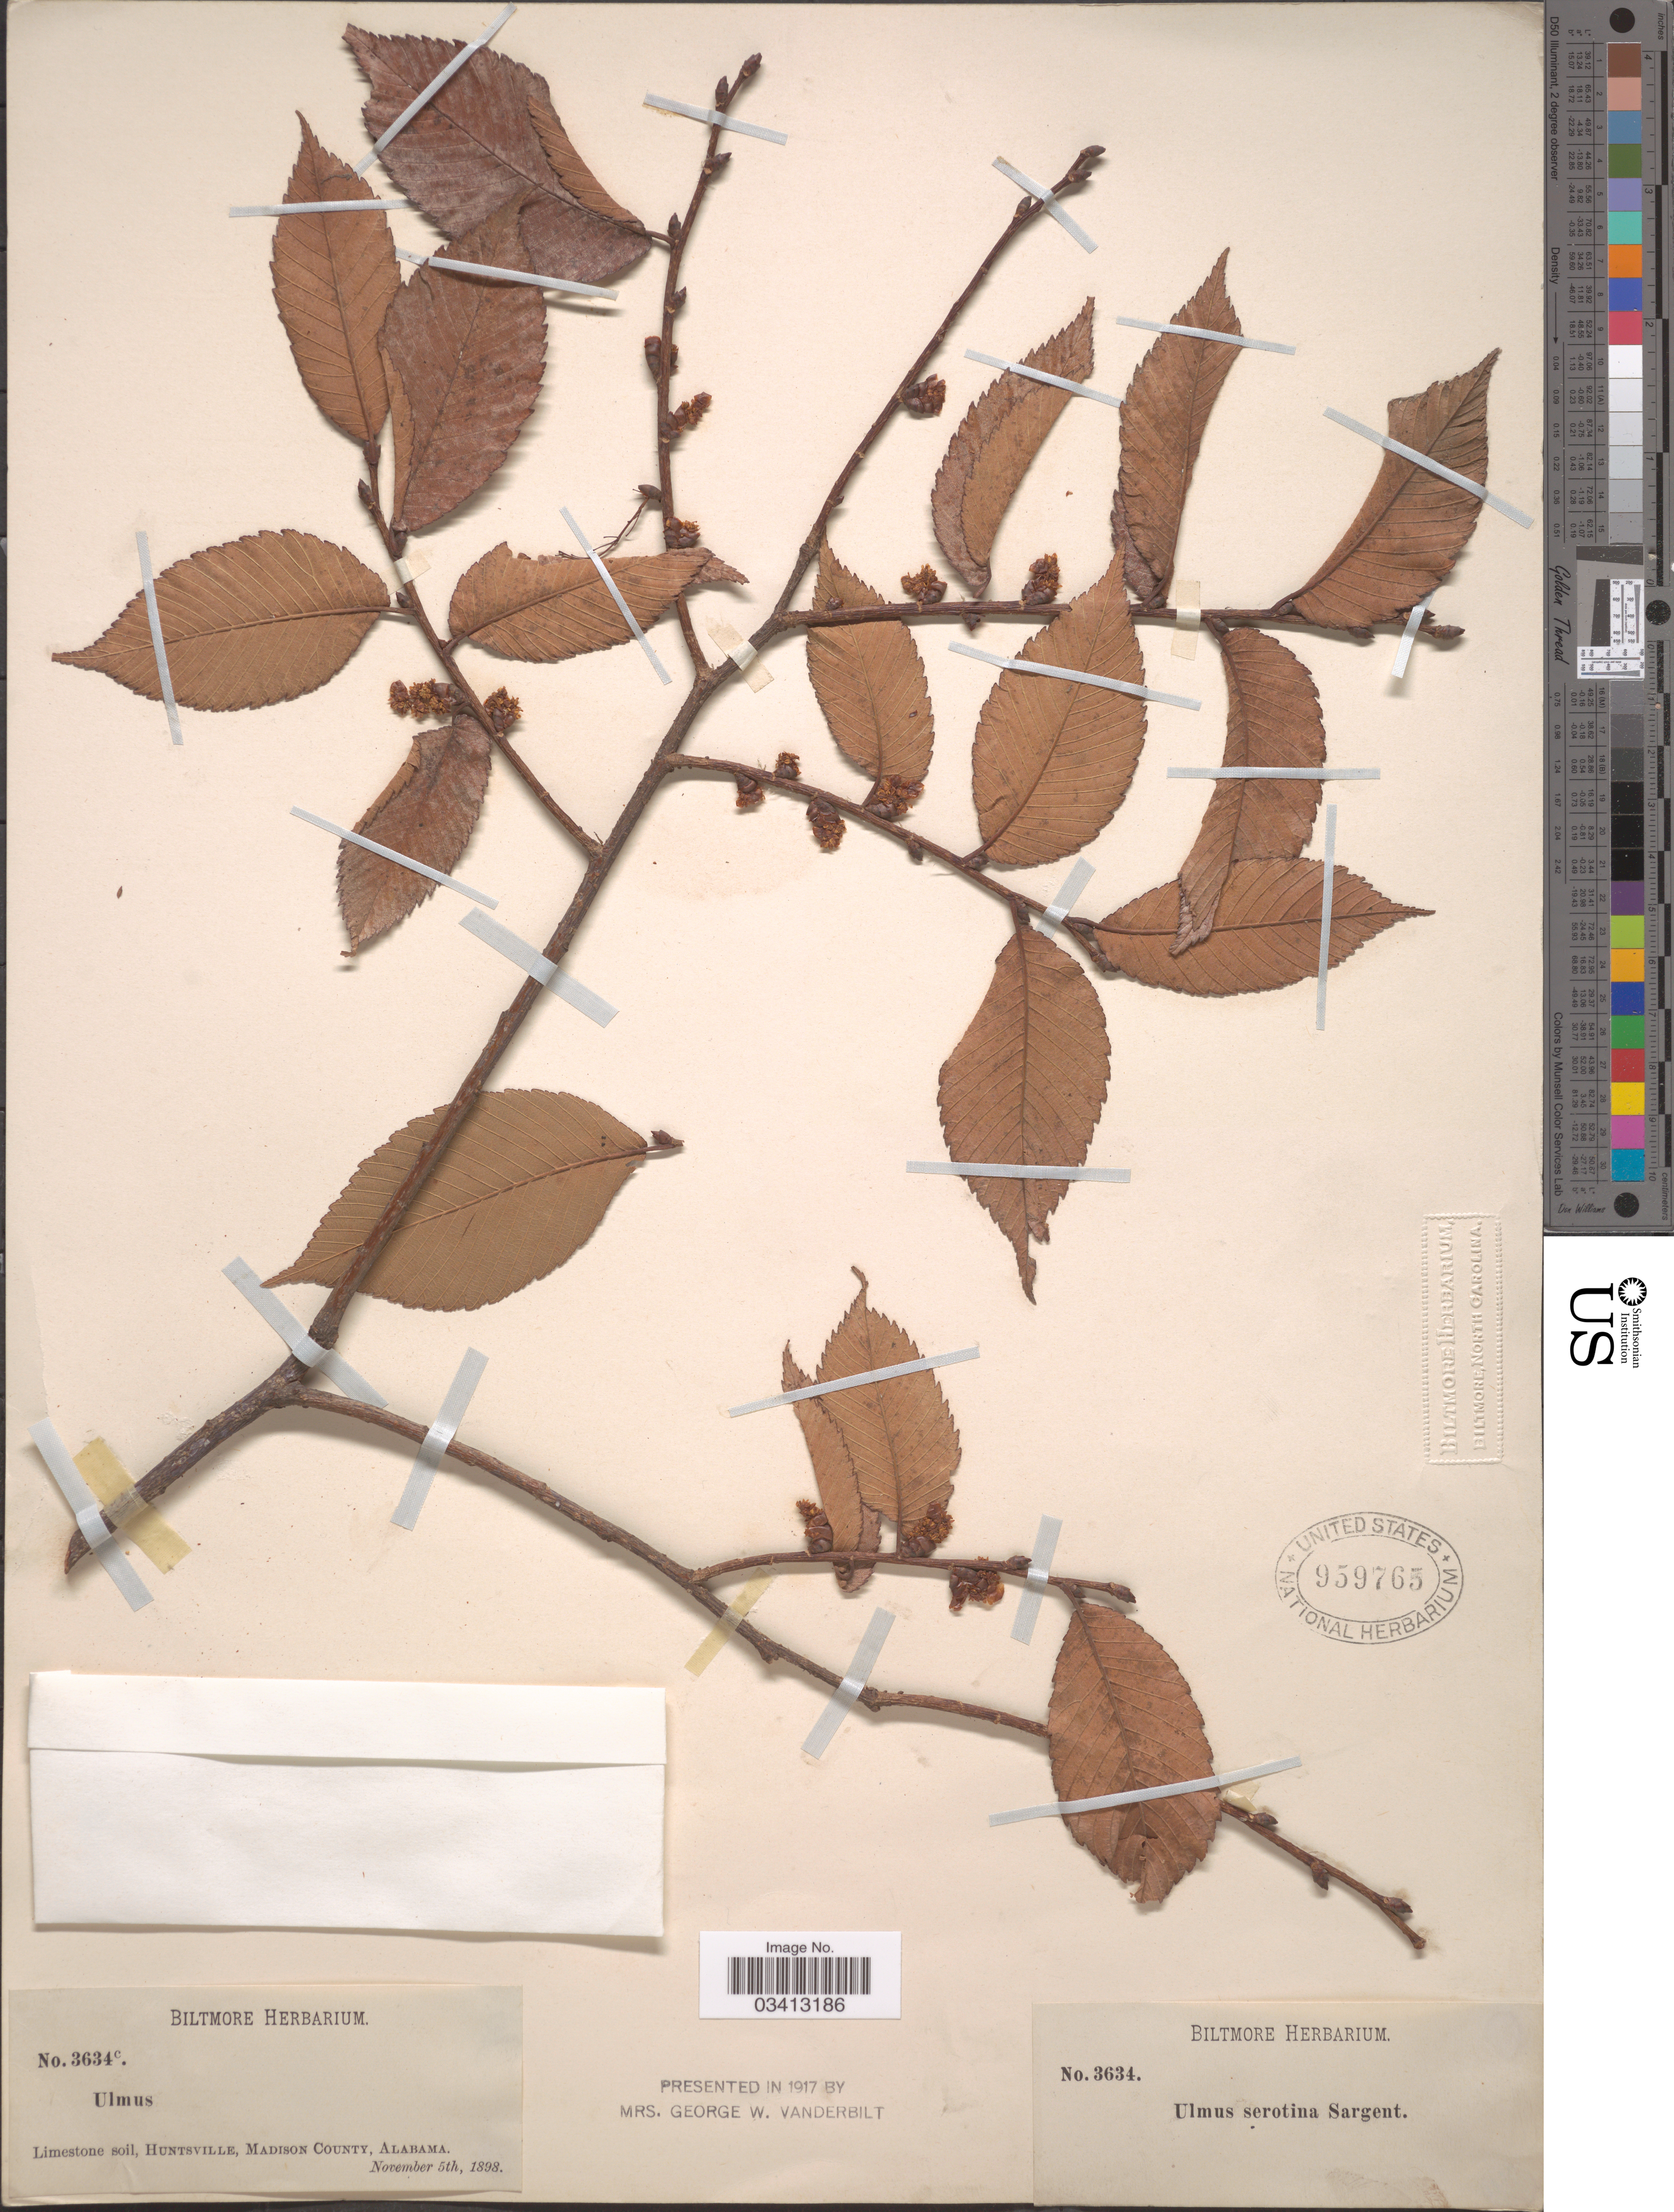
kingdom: Plantae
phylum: Tracheophyta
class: Magnoliopsida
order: Rosales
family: Ulmaceae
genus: Ulmus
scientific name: Ulmus serotina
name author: Sarg.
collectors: ex herb. Biltmore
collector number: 3634c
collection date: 1898-11-05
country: United States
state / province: Alabama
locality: Limestone soil, Huntsville, Madison County.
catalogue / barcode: US 959765